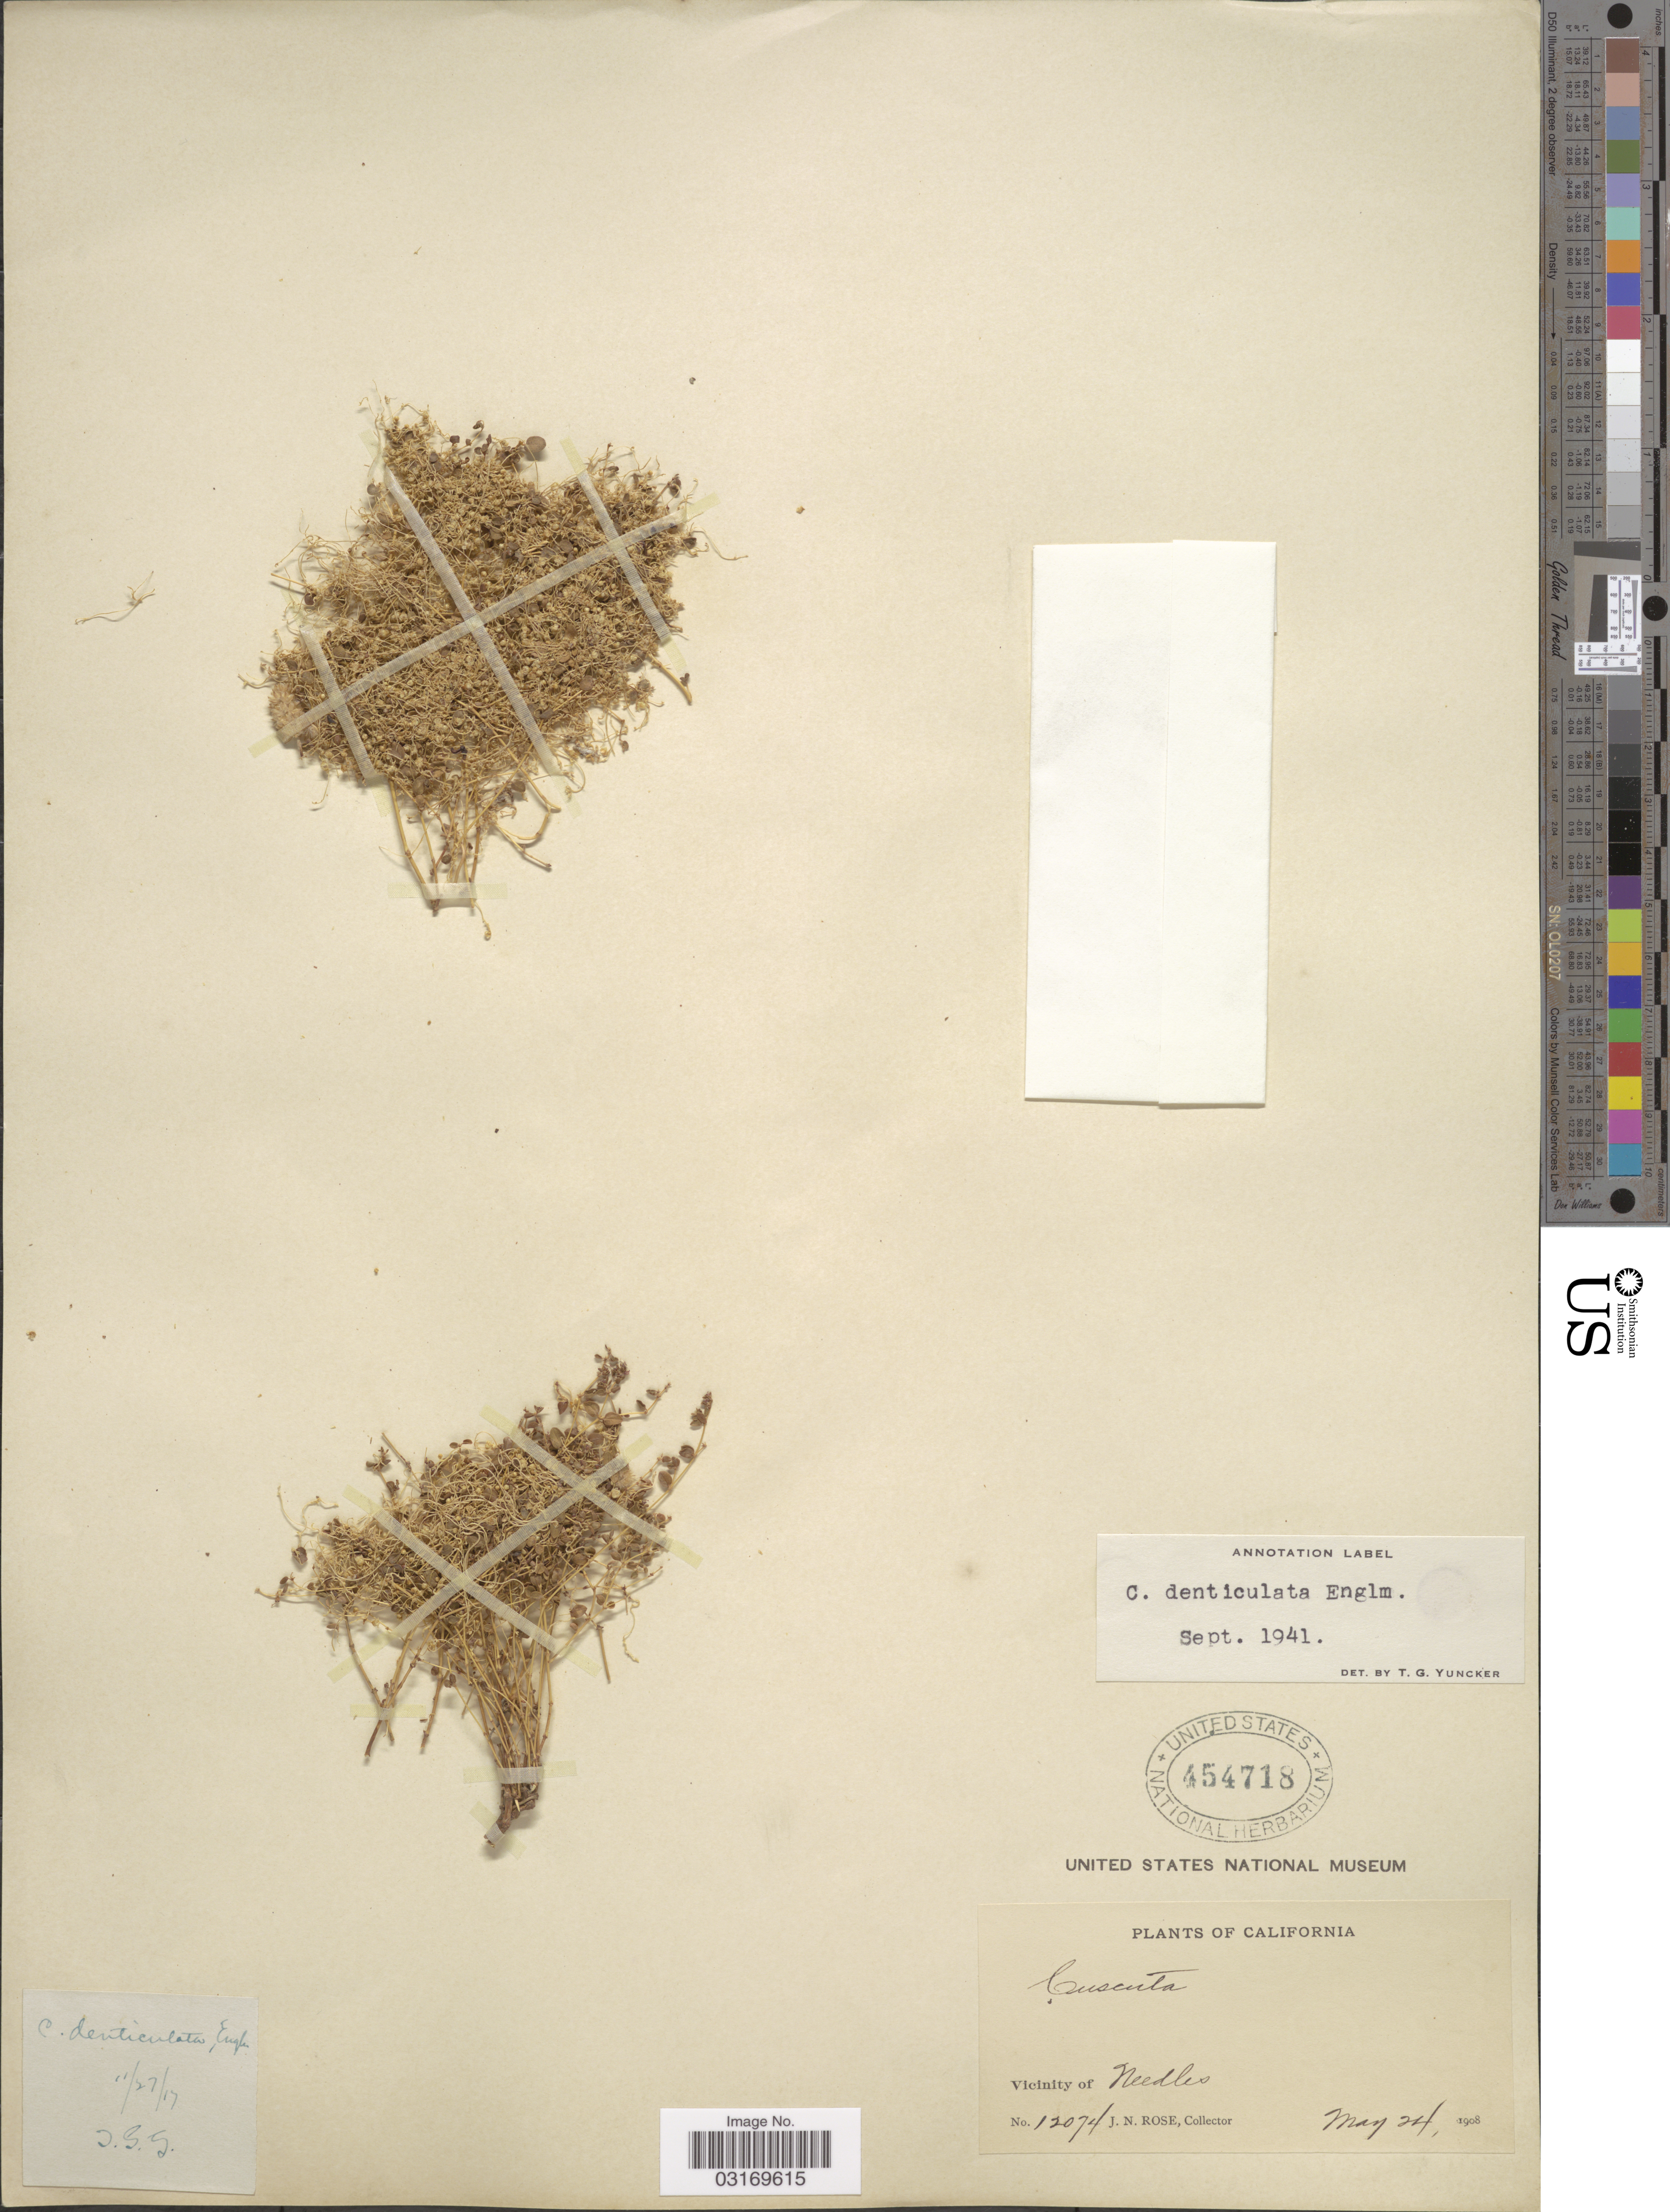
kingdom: Plantae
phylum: Tracheophyta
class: Magnoliopsida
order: Solanales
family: Convolvulaceae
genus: Cuscuta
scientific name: Cuscuta denticulata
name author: Engelm.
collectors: J. N. Rose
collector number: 12074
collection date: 1908-05-24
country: United States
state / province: California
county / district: San Bernardino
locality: Vicinity of Needles.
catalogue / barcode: US 454718